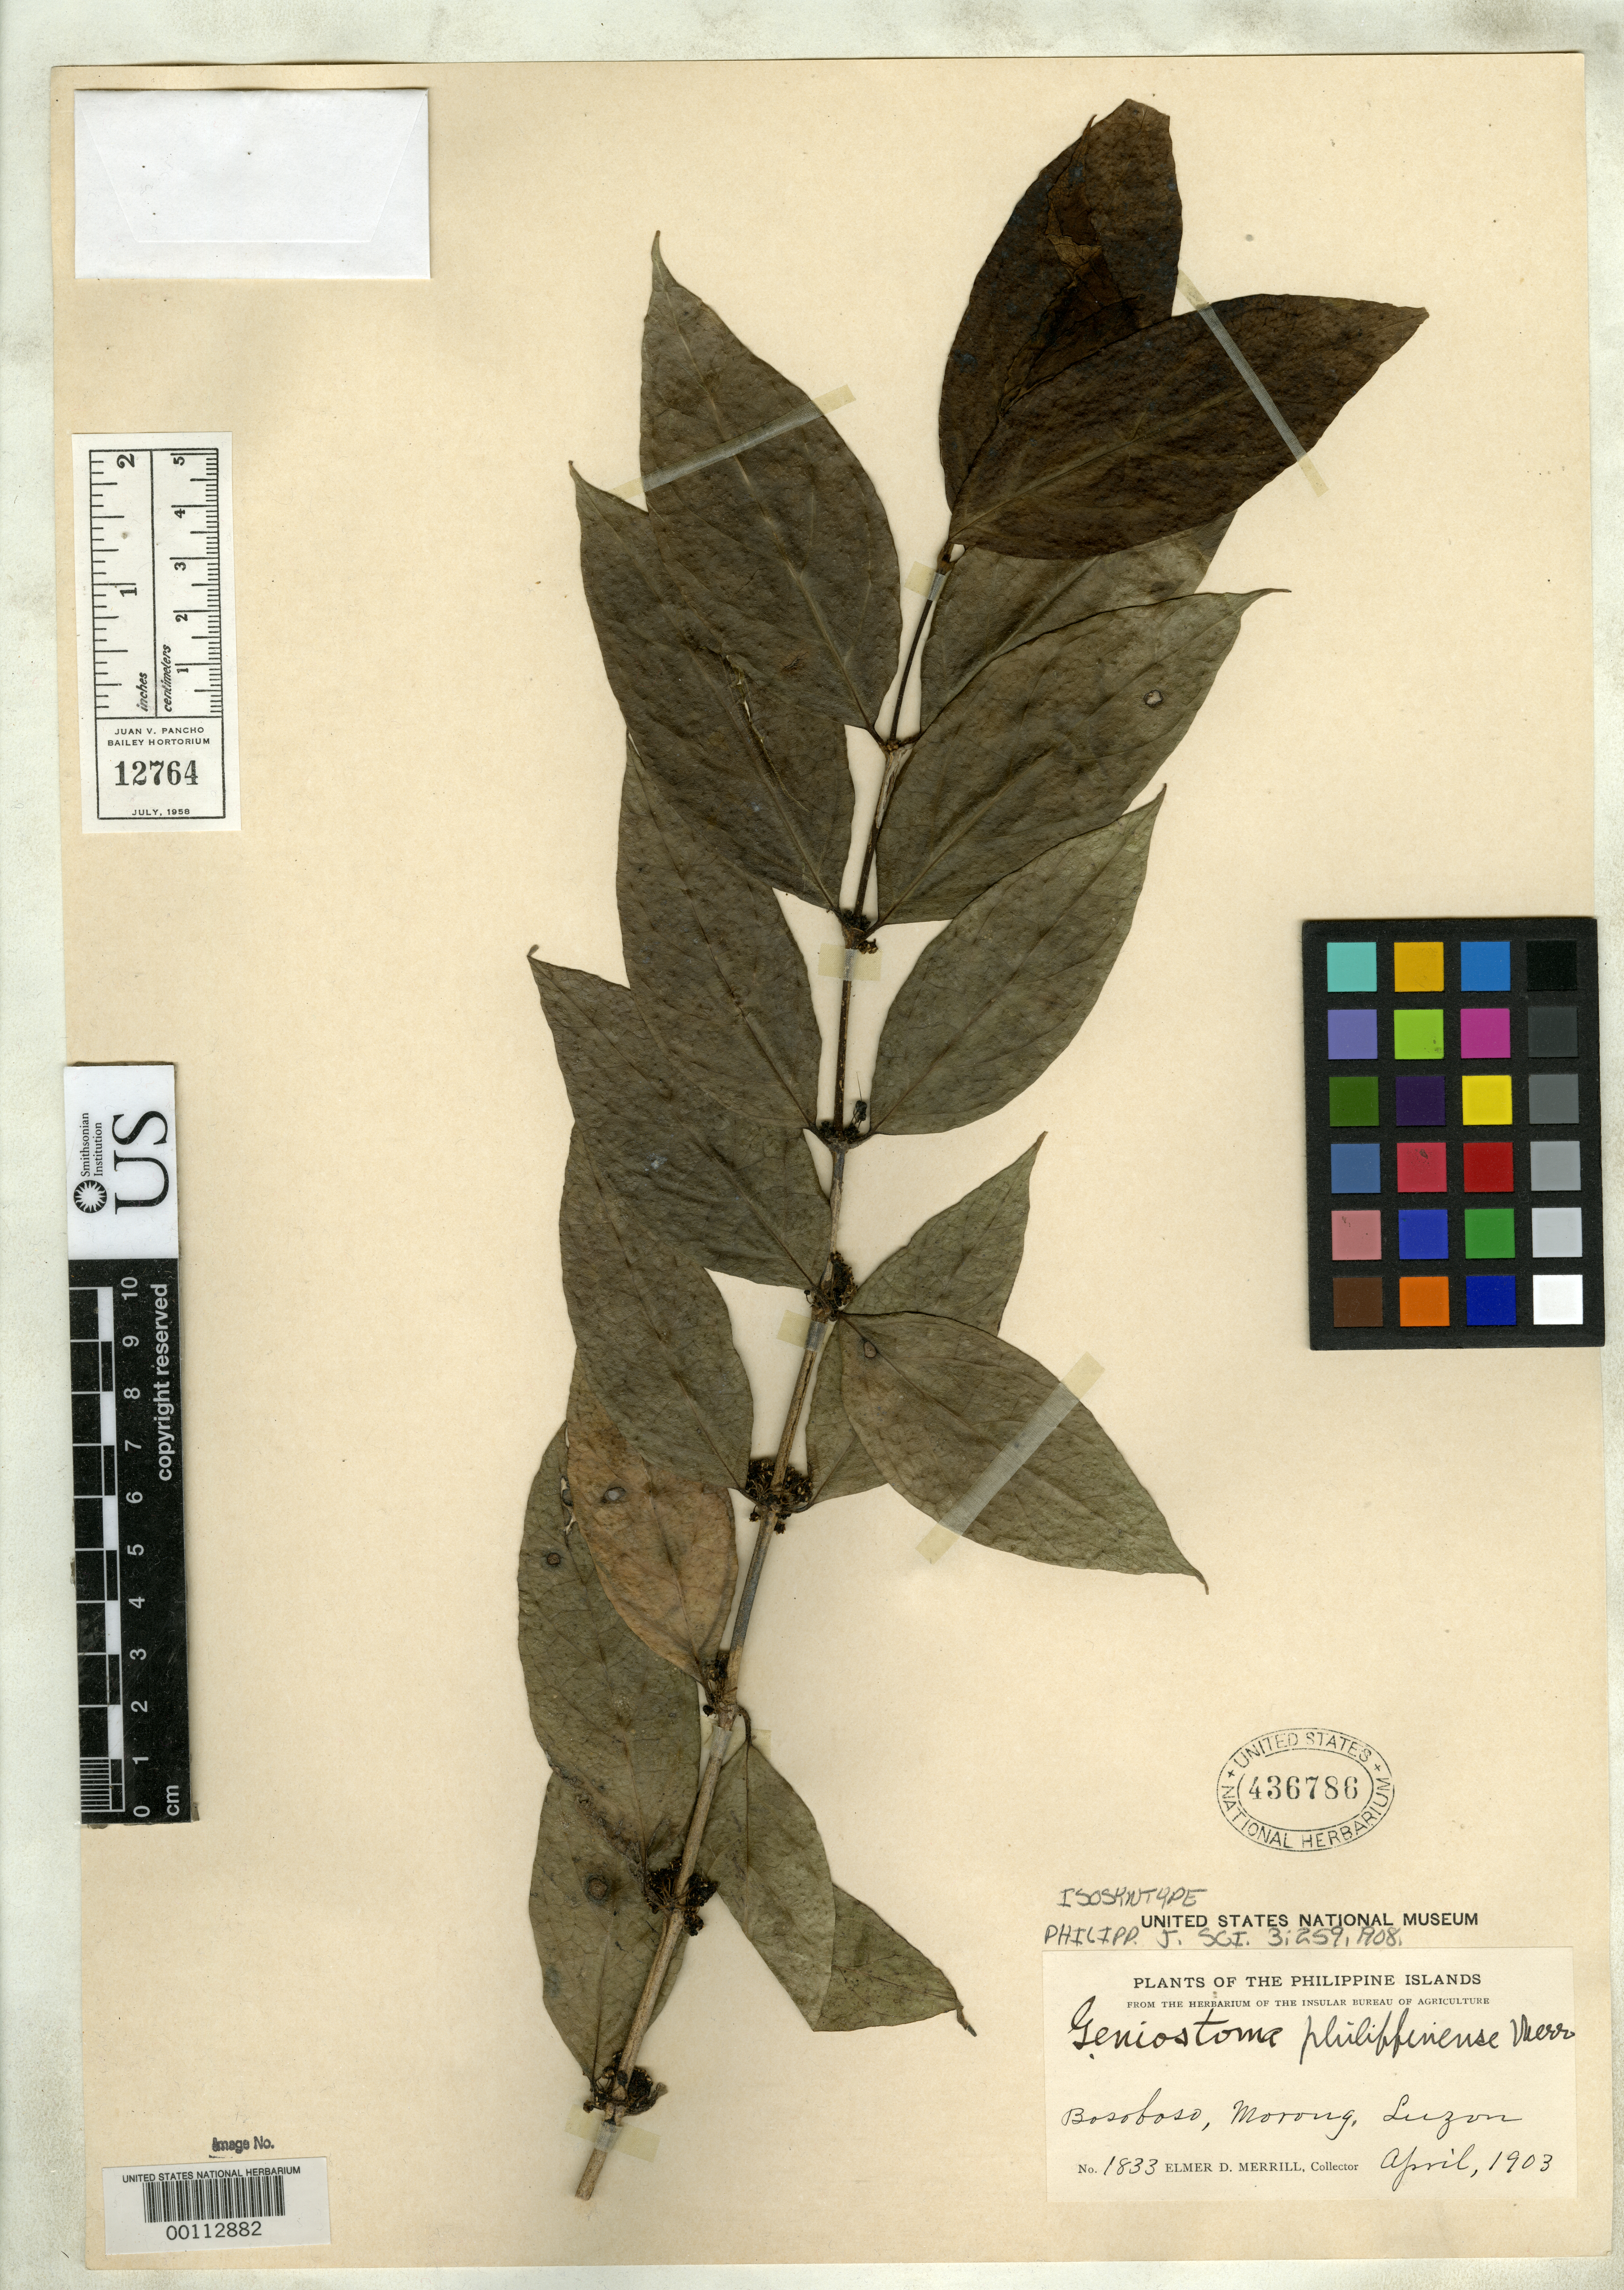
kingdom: Plantae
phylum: Tracheophyta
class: Magnoliopsida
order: Gentianales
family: Loganiaceae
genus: Geniostoma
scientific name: Geniostoma philippinense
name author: Merr.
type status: Syntype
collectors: E. D. Merrill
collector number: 1833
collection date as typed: Apr 1903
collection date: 1903-04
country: Philippines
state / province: Calabarzon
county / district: Rizal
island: Luzon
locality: Bosoboso.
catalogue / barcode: US 436786